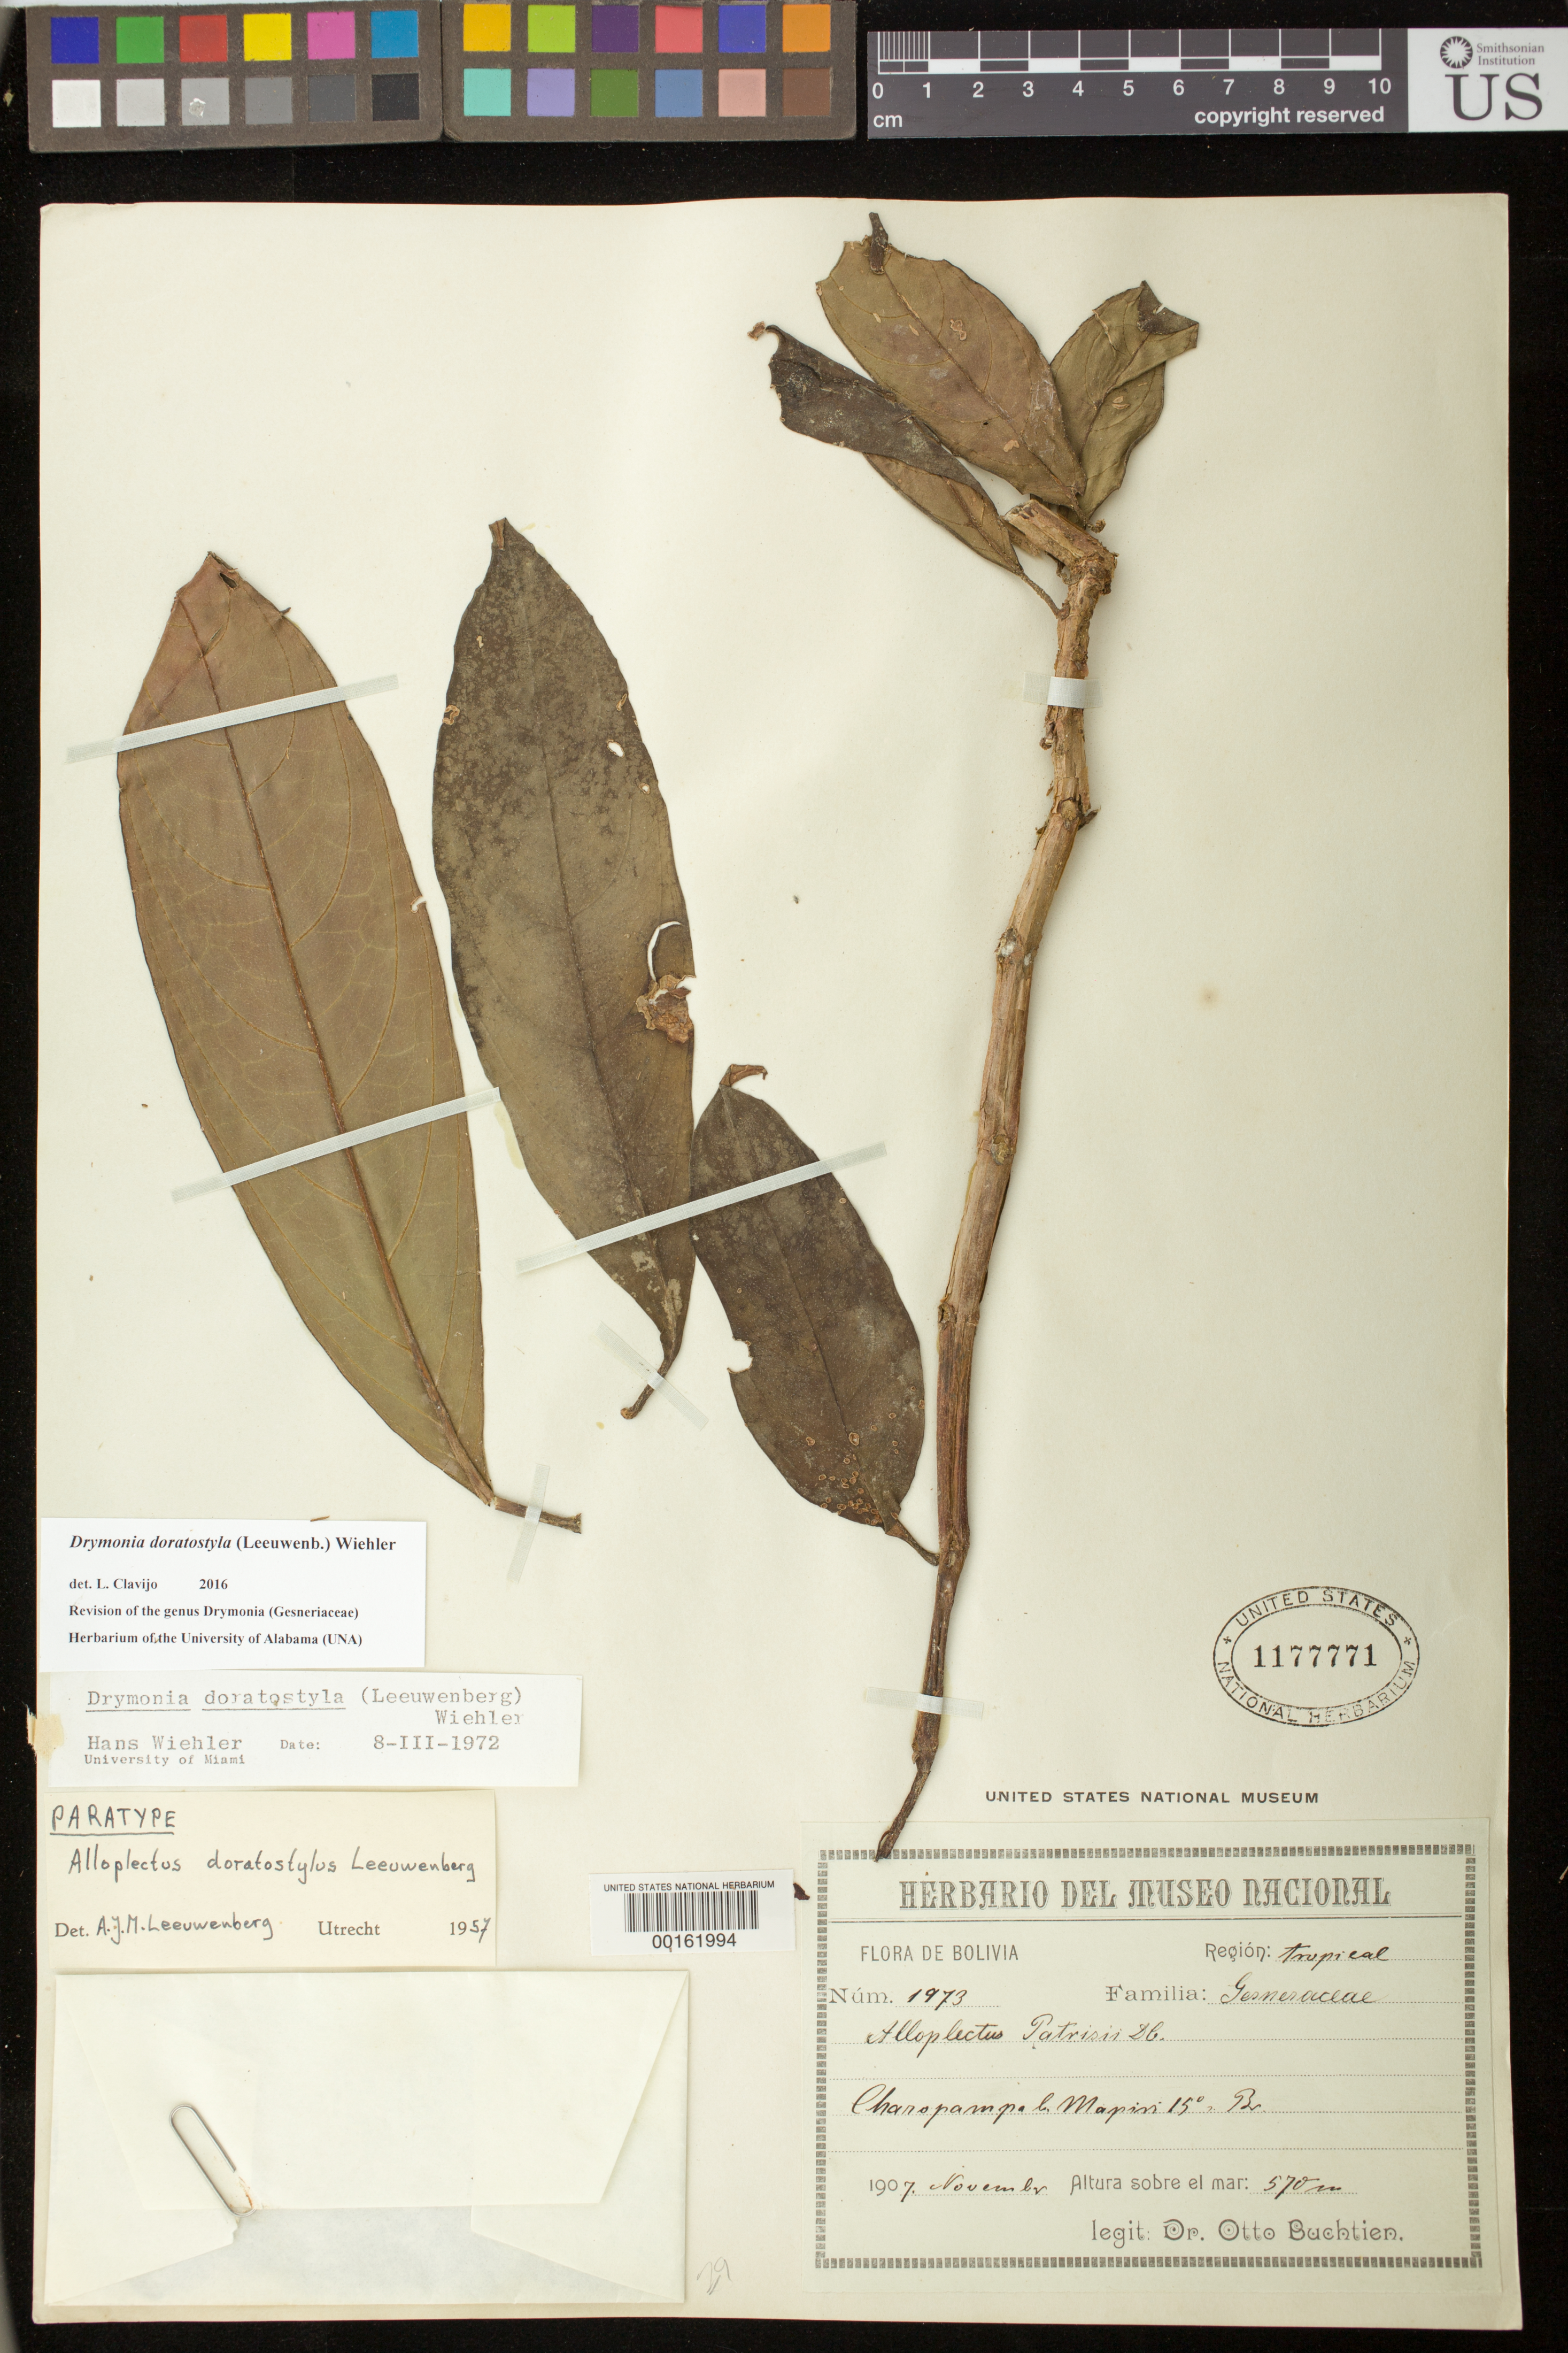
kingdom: Plantae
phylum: Tracheophyta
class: Magnoliopsida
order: Lamiales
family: Gesneriaceae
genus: Drymonia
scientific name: Drymonia doratostyla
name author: (Leeuwenb.) Wiehler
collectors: O. Buchtien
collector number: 1973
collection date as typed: Nov 1907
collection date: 1907-11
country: Bolivia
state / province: La Paz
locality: Charopampa, Mapiri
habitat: Tropical region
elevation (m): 570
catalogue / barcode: US 1177771